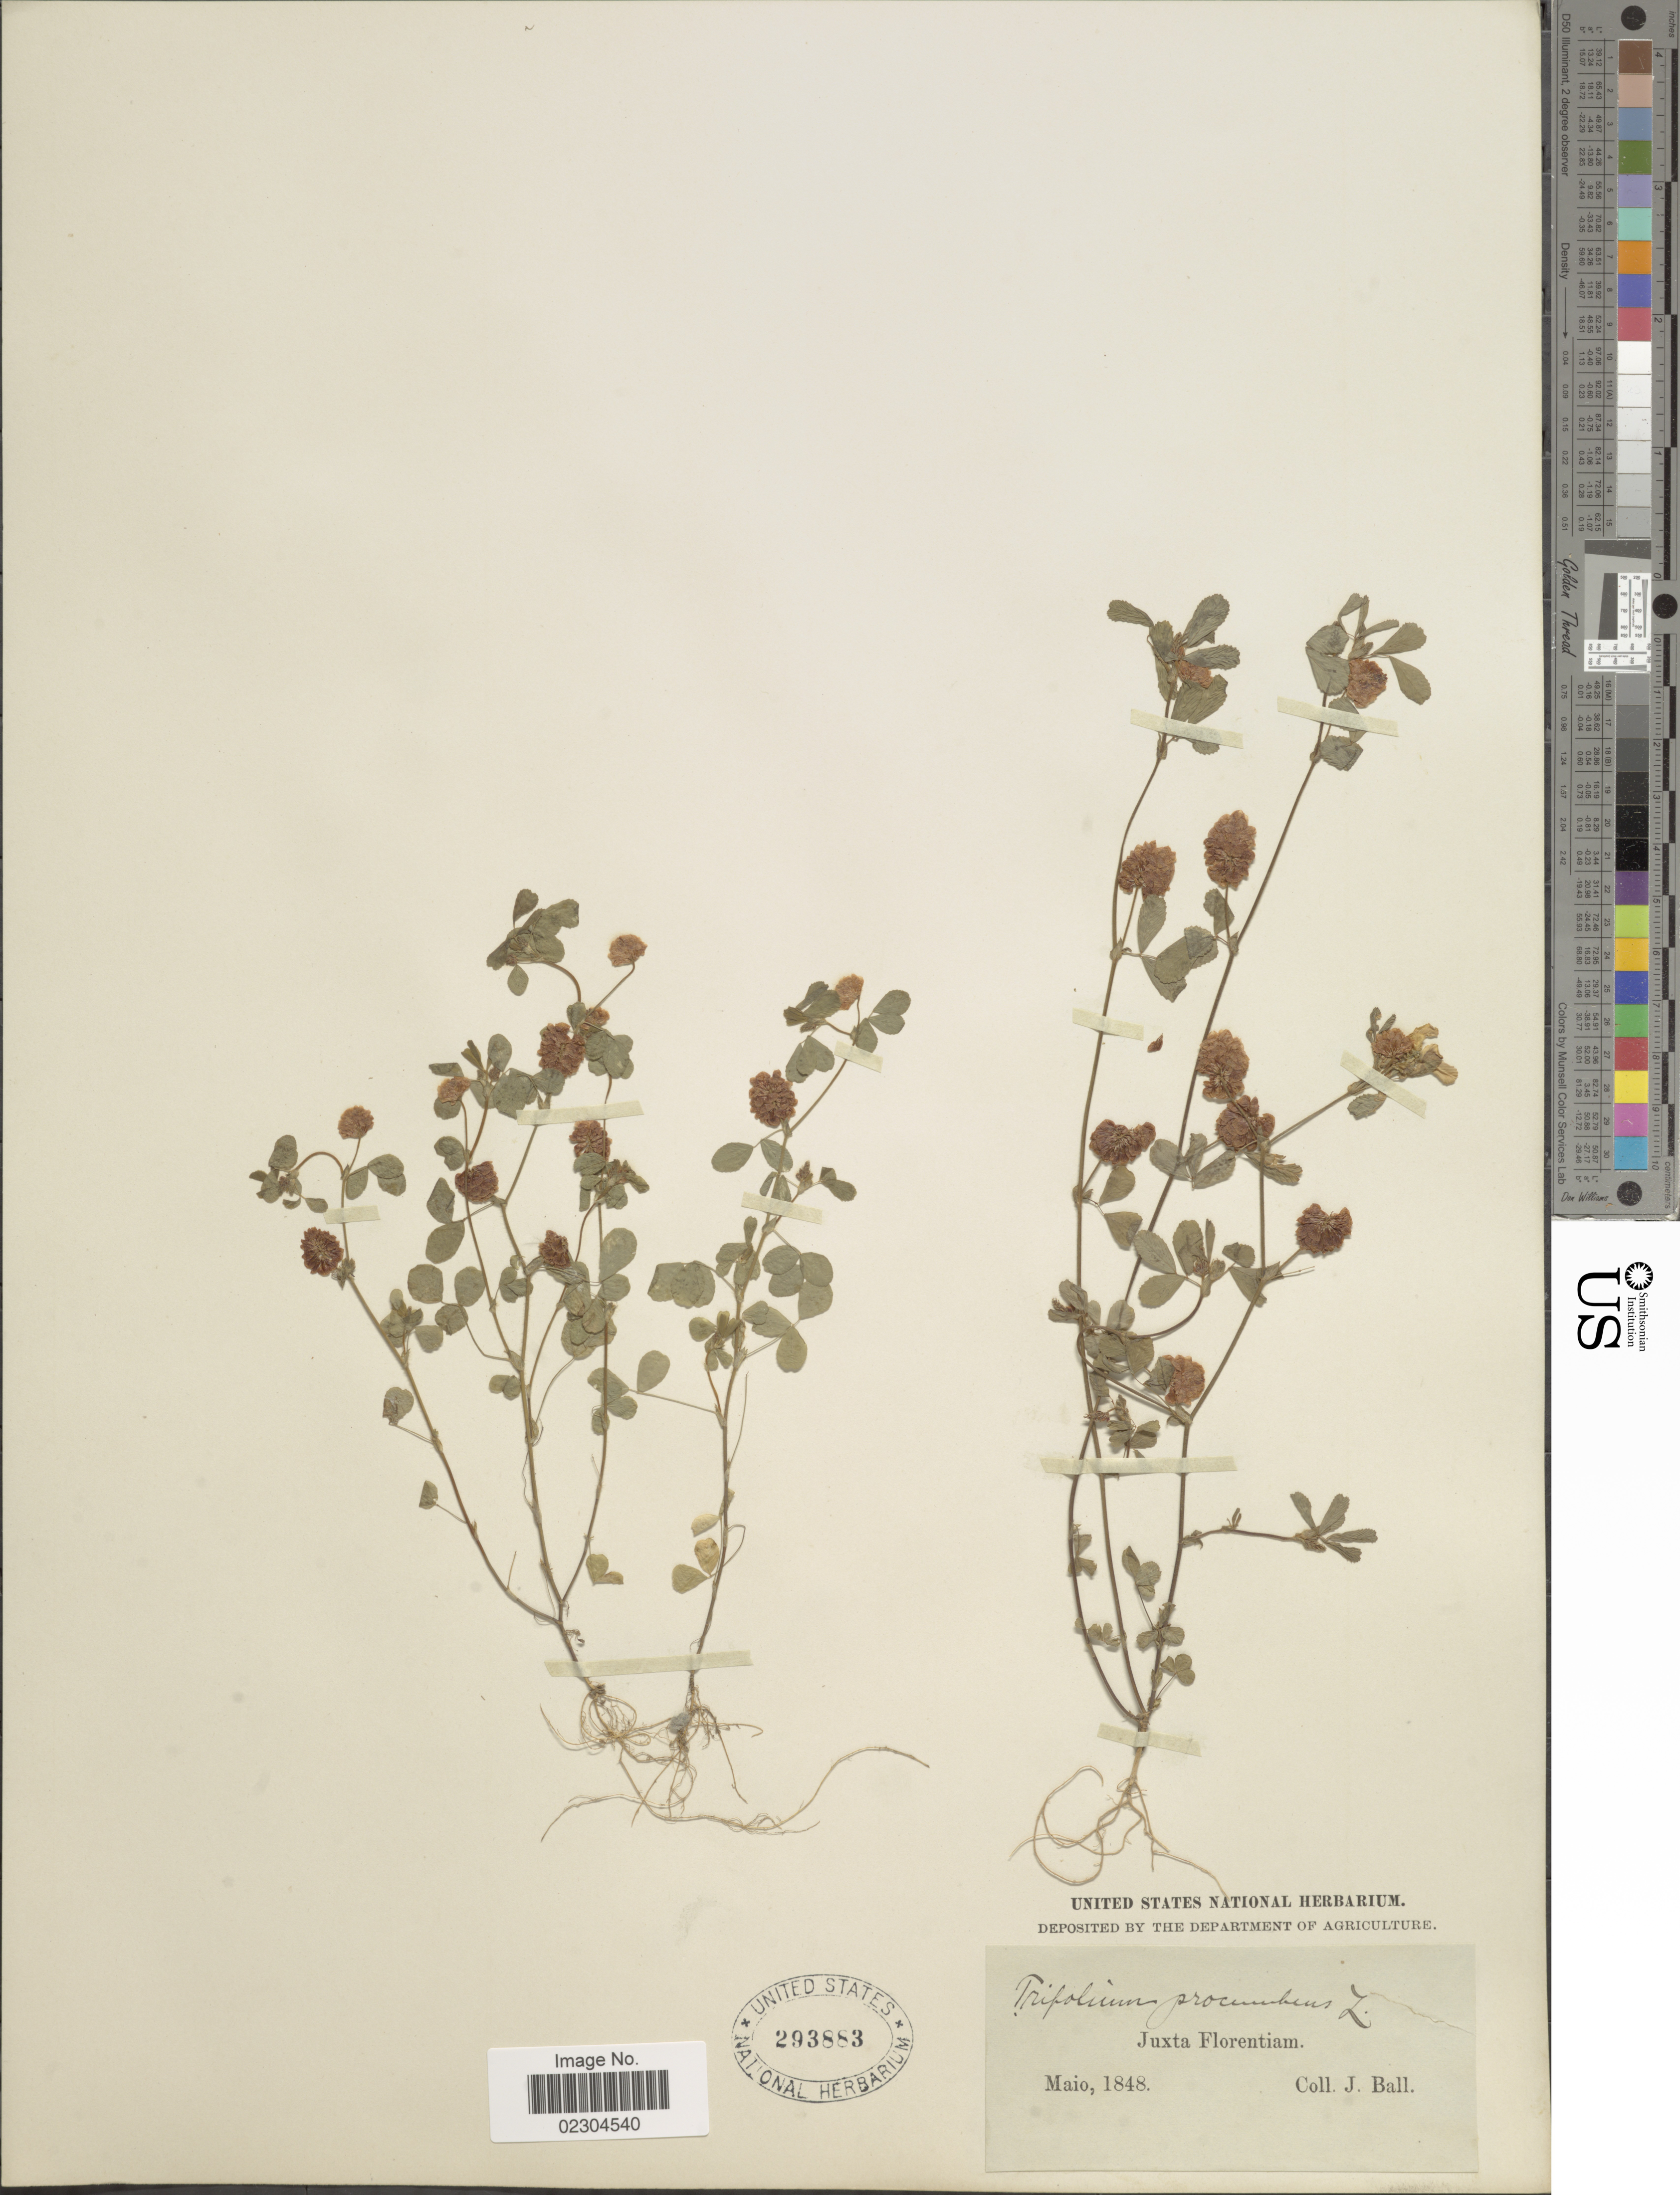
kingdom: Plantae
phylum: Tracheophyta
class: Magnoliopsida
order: Fabales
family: Fabaceae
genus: Trifolium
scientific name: Trifolium procumbens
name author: L.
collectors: J. Ball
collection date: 1848-05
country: Cape Verde Islands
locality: Juxta Florentiam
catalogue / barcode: US 293883